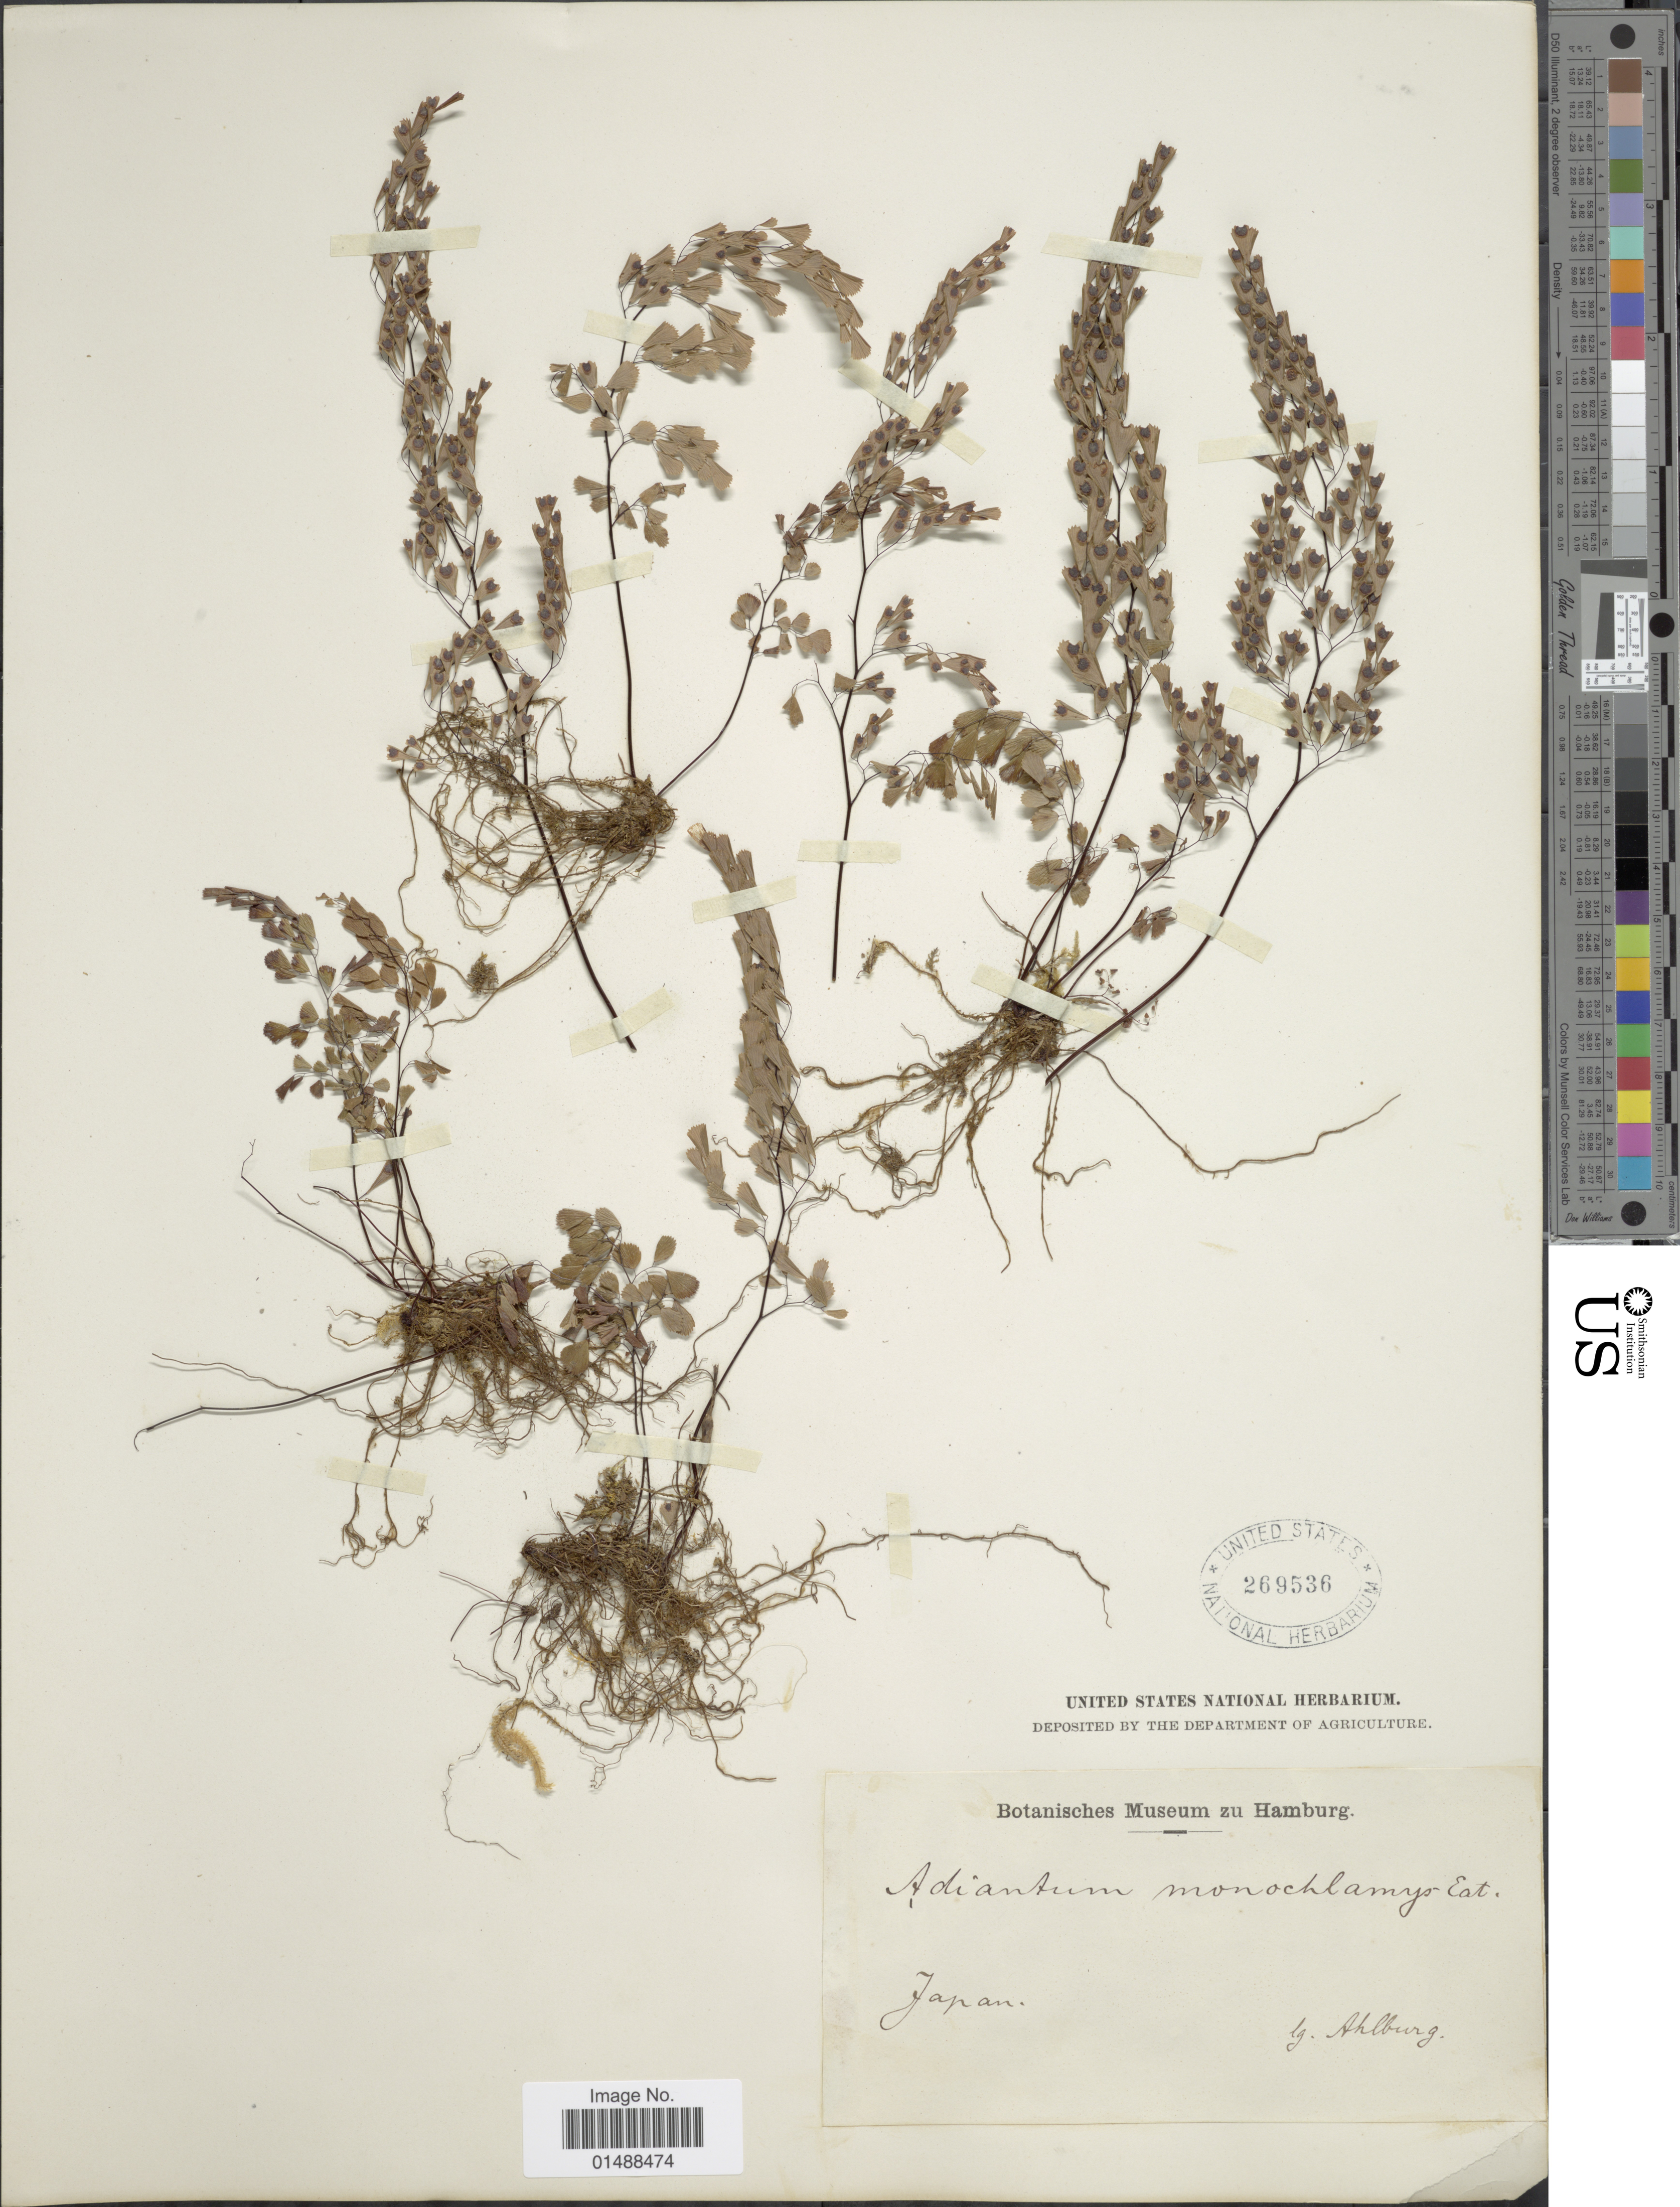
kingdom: Plantae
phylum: Tracheophyta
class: Polypodiopsida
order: Polypodiales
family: Pteridaceae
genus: Adiantum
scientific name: Adiantum monochlamys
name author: D.C. Eaton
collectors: Ahlbürg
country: Japan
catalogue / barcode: US 269536